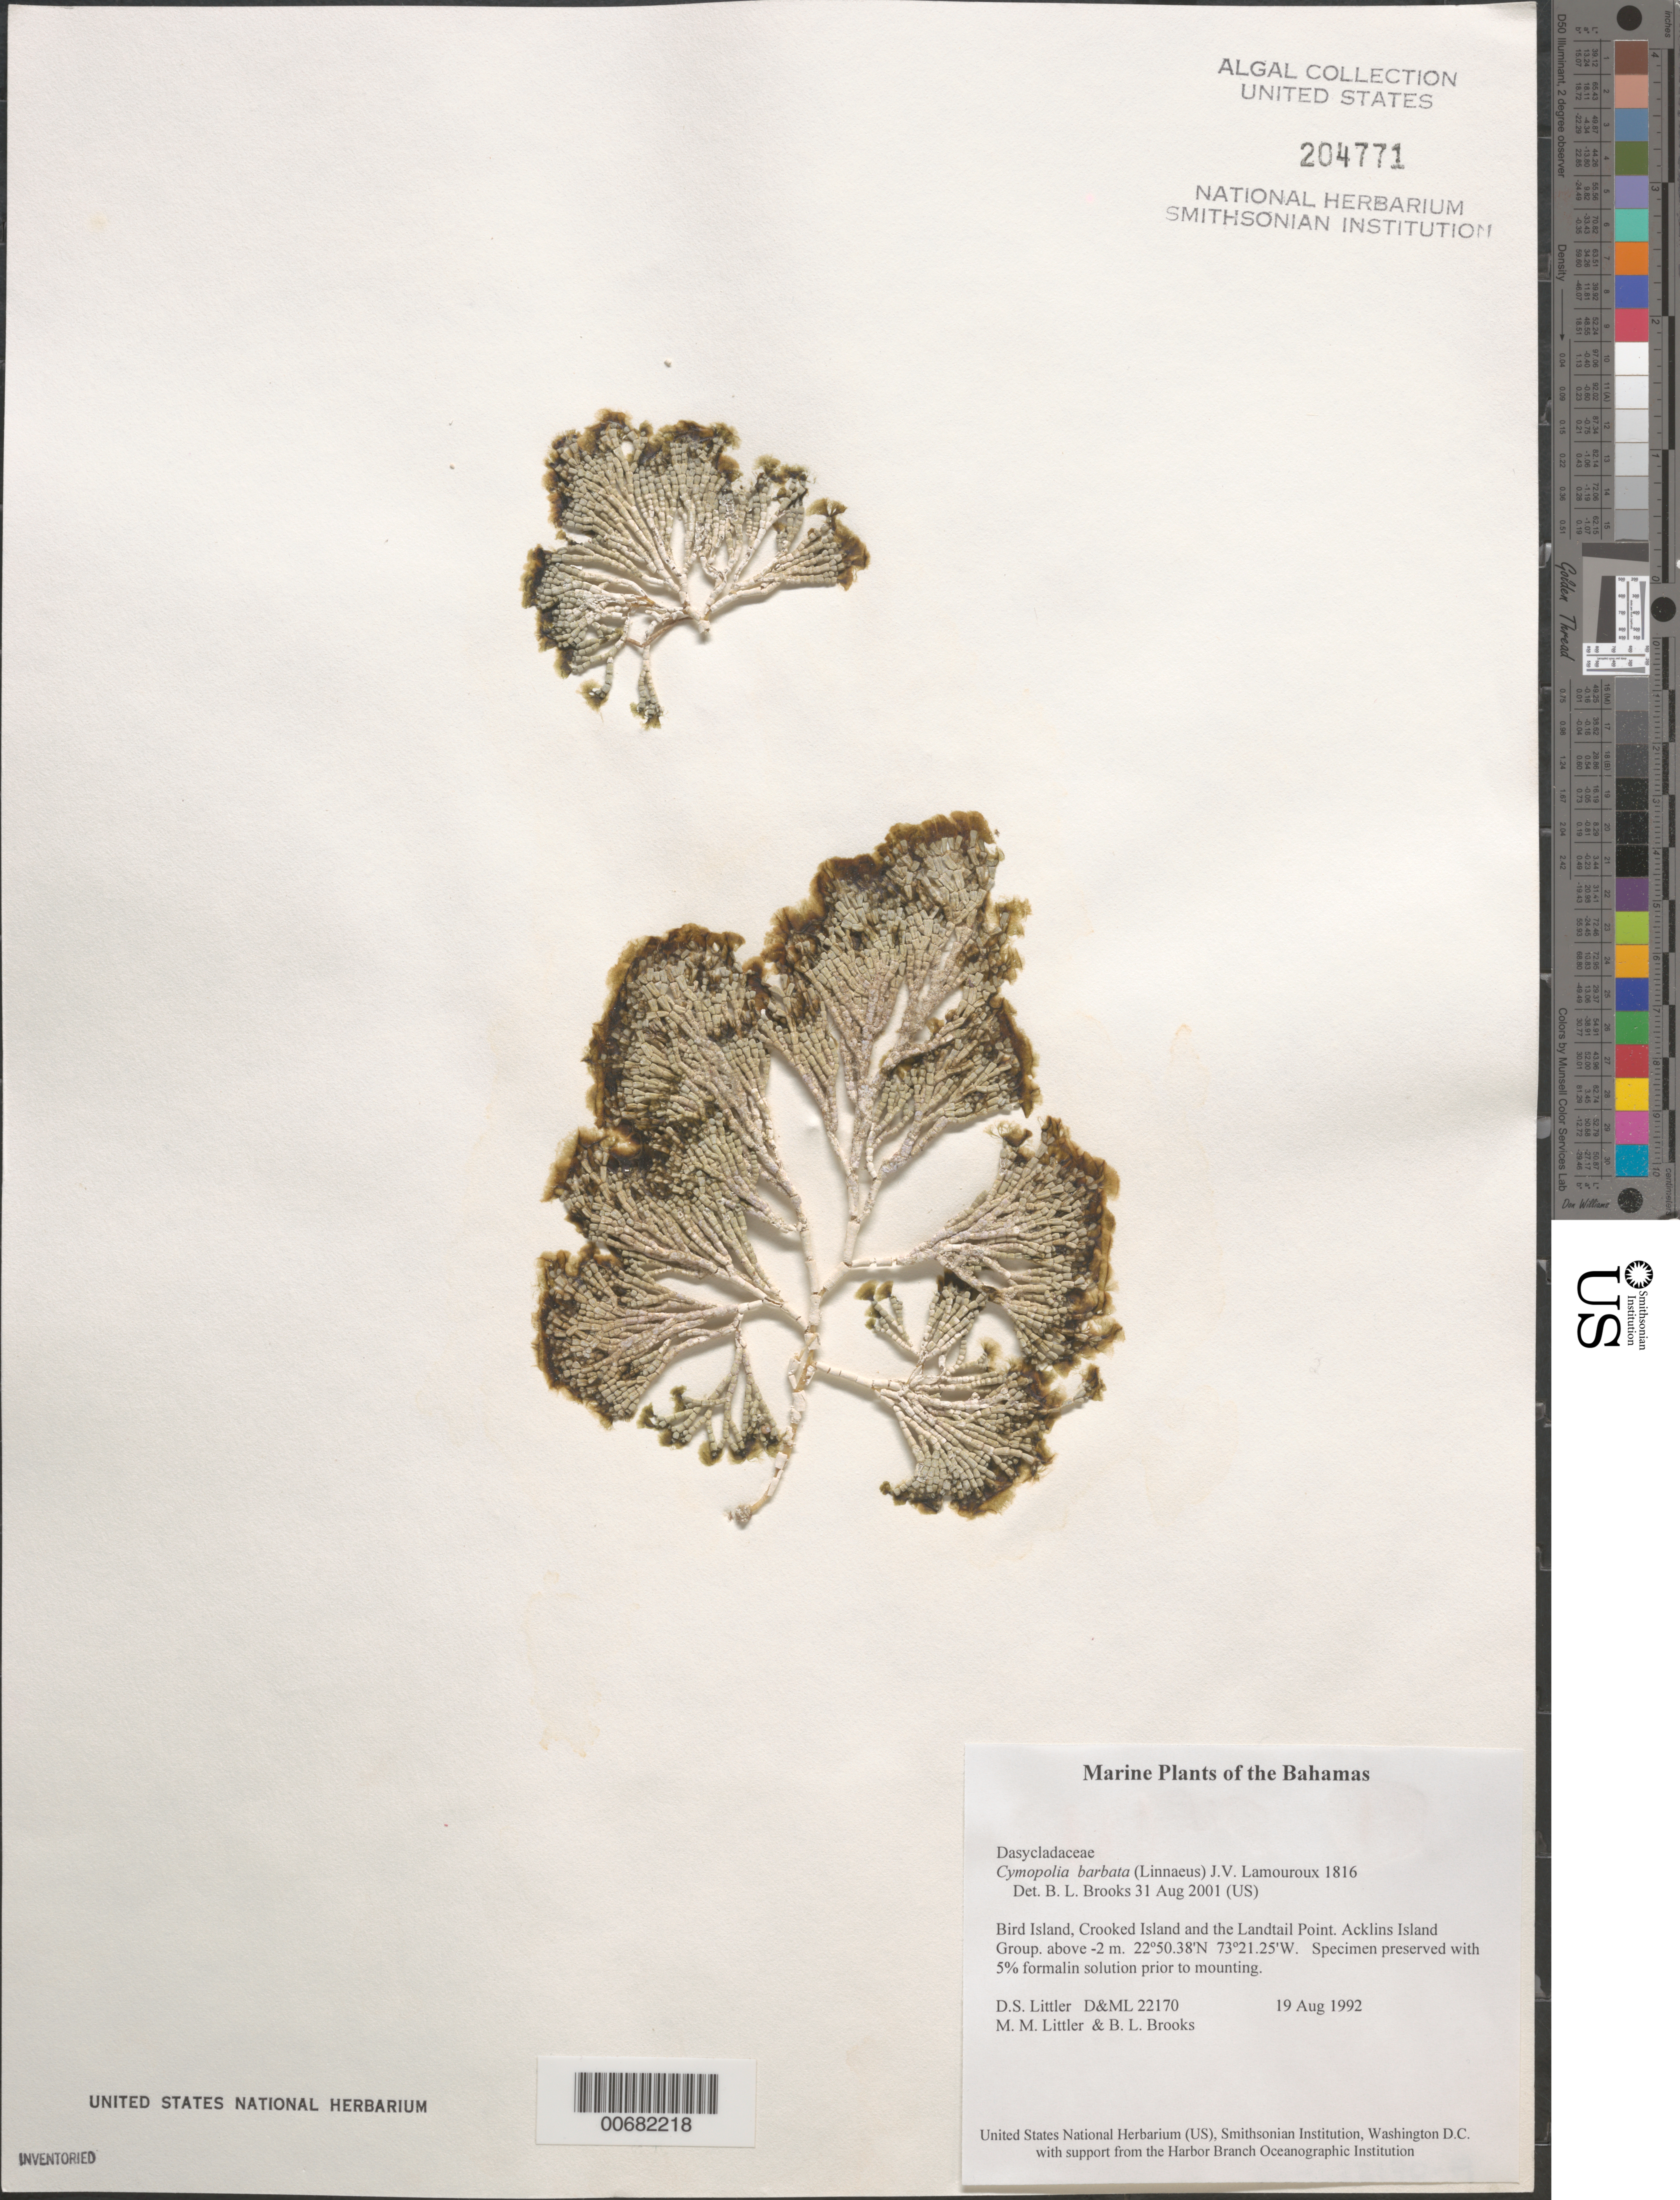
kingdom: Plantae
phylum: Chlorophyta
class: Ulvophyceae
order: Dasycladales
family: Dasycladaceae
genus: Cymopolia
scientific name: Cymopolia barbata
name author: (L.) J.V.Lamouroux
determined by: Brooks, B. L., (BOT), Smithsonian Institution - National Museum of Natural History (UNITED STATES)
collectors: D. S. Littler, M. M. Littler & B. Brooks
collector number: D&ML 22170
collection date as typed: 19 Aug 1992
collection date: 1992-08-19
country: Bahamas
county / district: Acklins District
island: Bird Island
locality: And Crooked Island and Landtail Point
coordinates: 22 50.38' N, 73 21.25' W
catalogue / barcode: US 204771